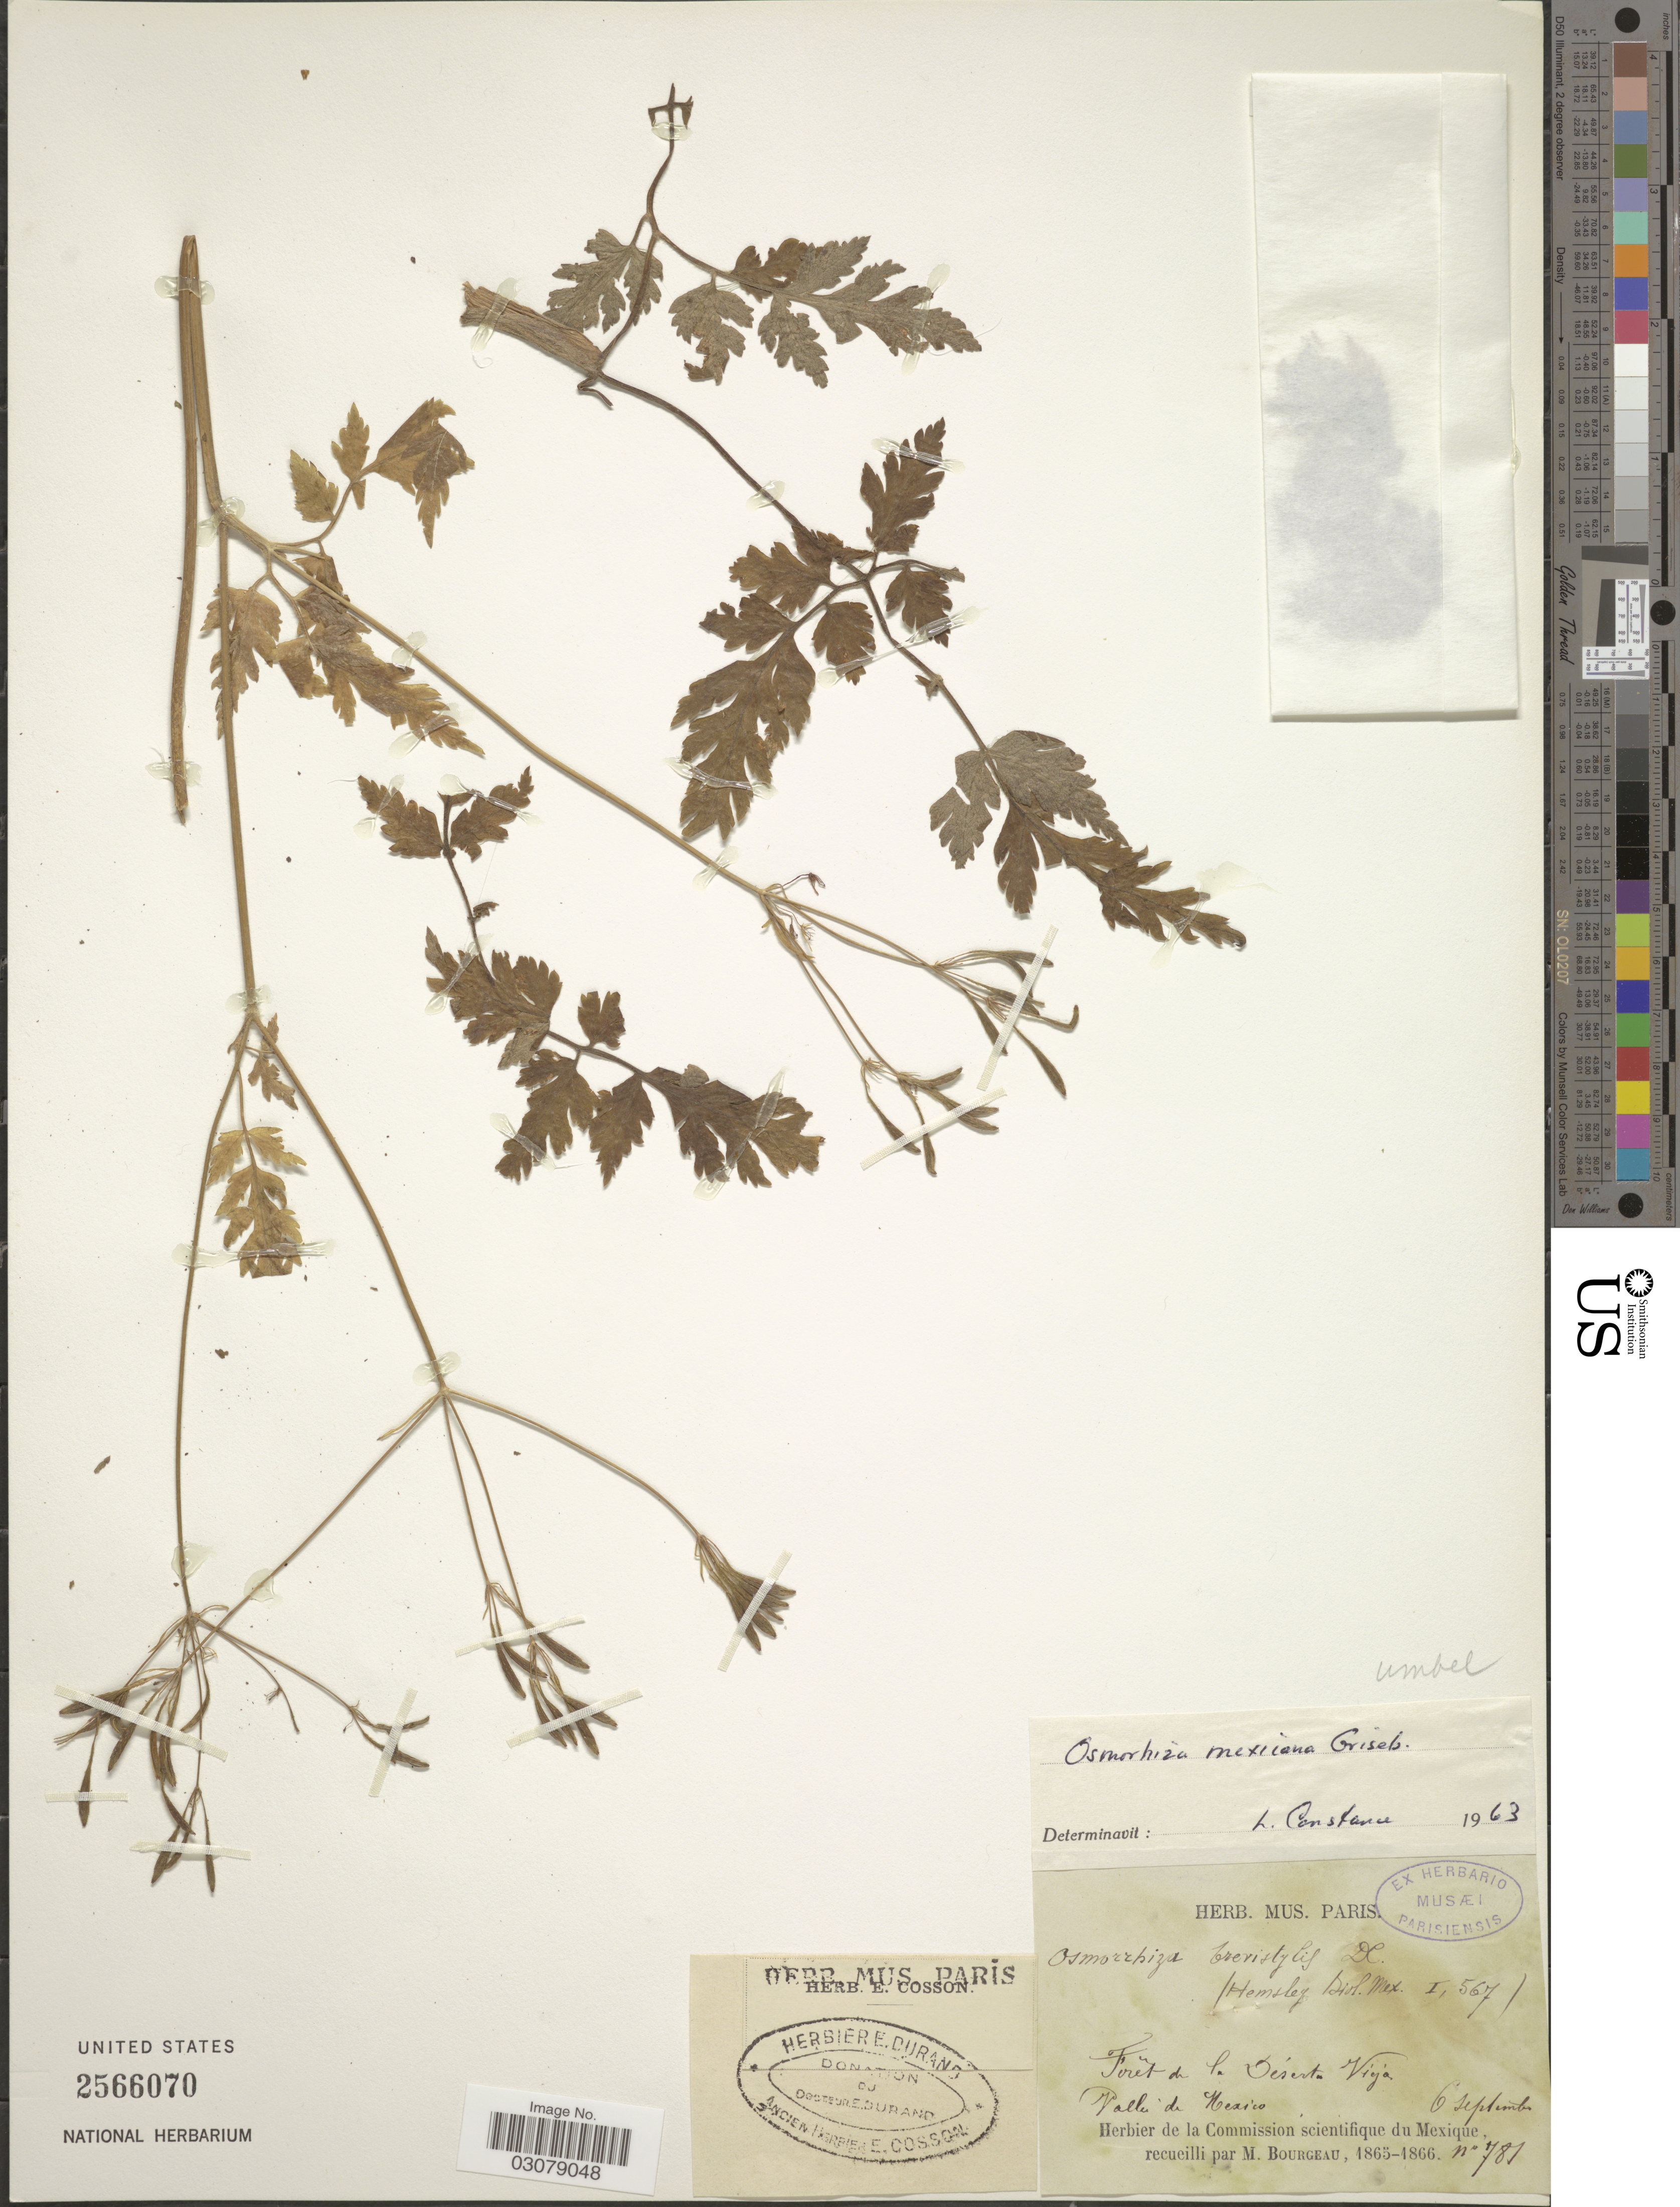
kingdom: Plantae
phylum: Tracheophyta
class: Magnoliopsida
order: Apiales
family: Apiaceae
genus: Osmorhiza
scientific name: Osmorhiza mexicana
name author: Griseb.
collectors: M. Bourgeau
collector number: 781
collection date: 1865-09-06/1866-09-06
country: Mexico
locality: Forêt de la Déserte Viejó. Vallée de Mexico.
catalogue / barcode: US 2566070